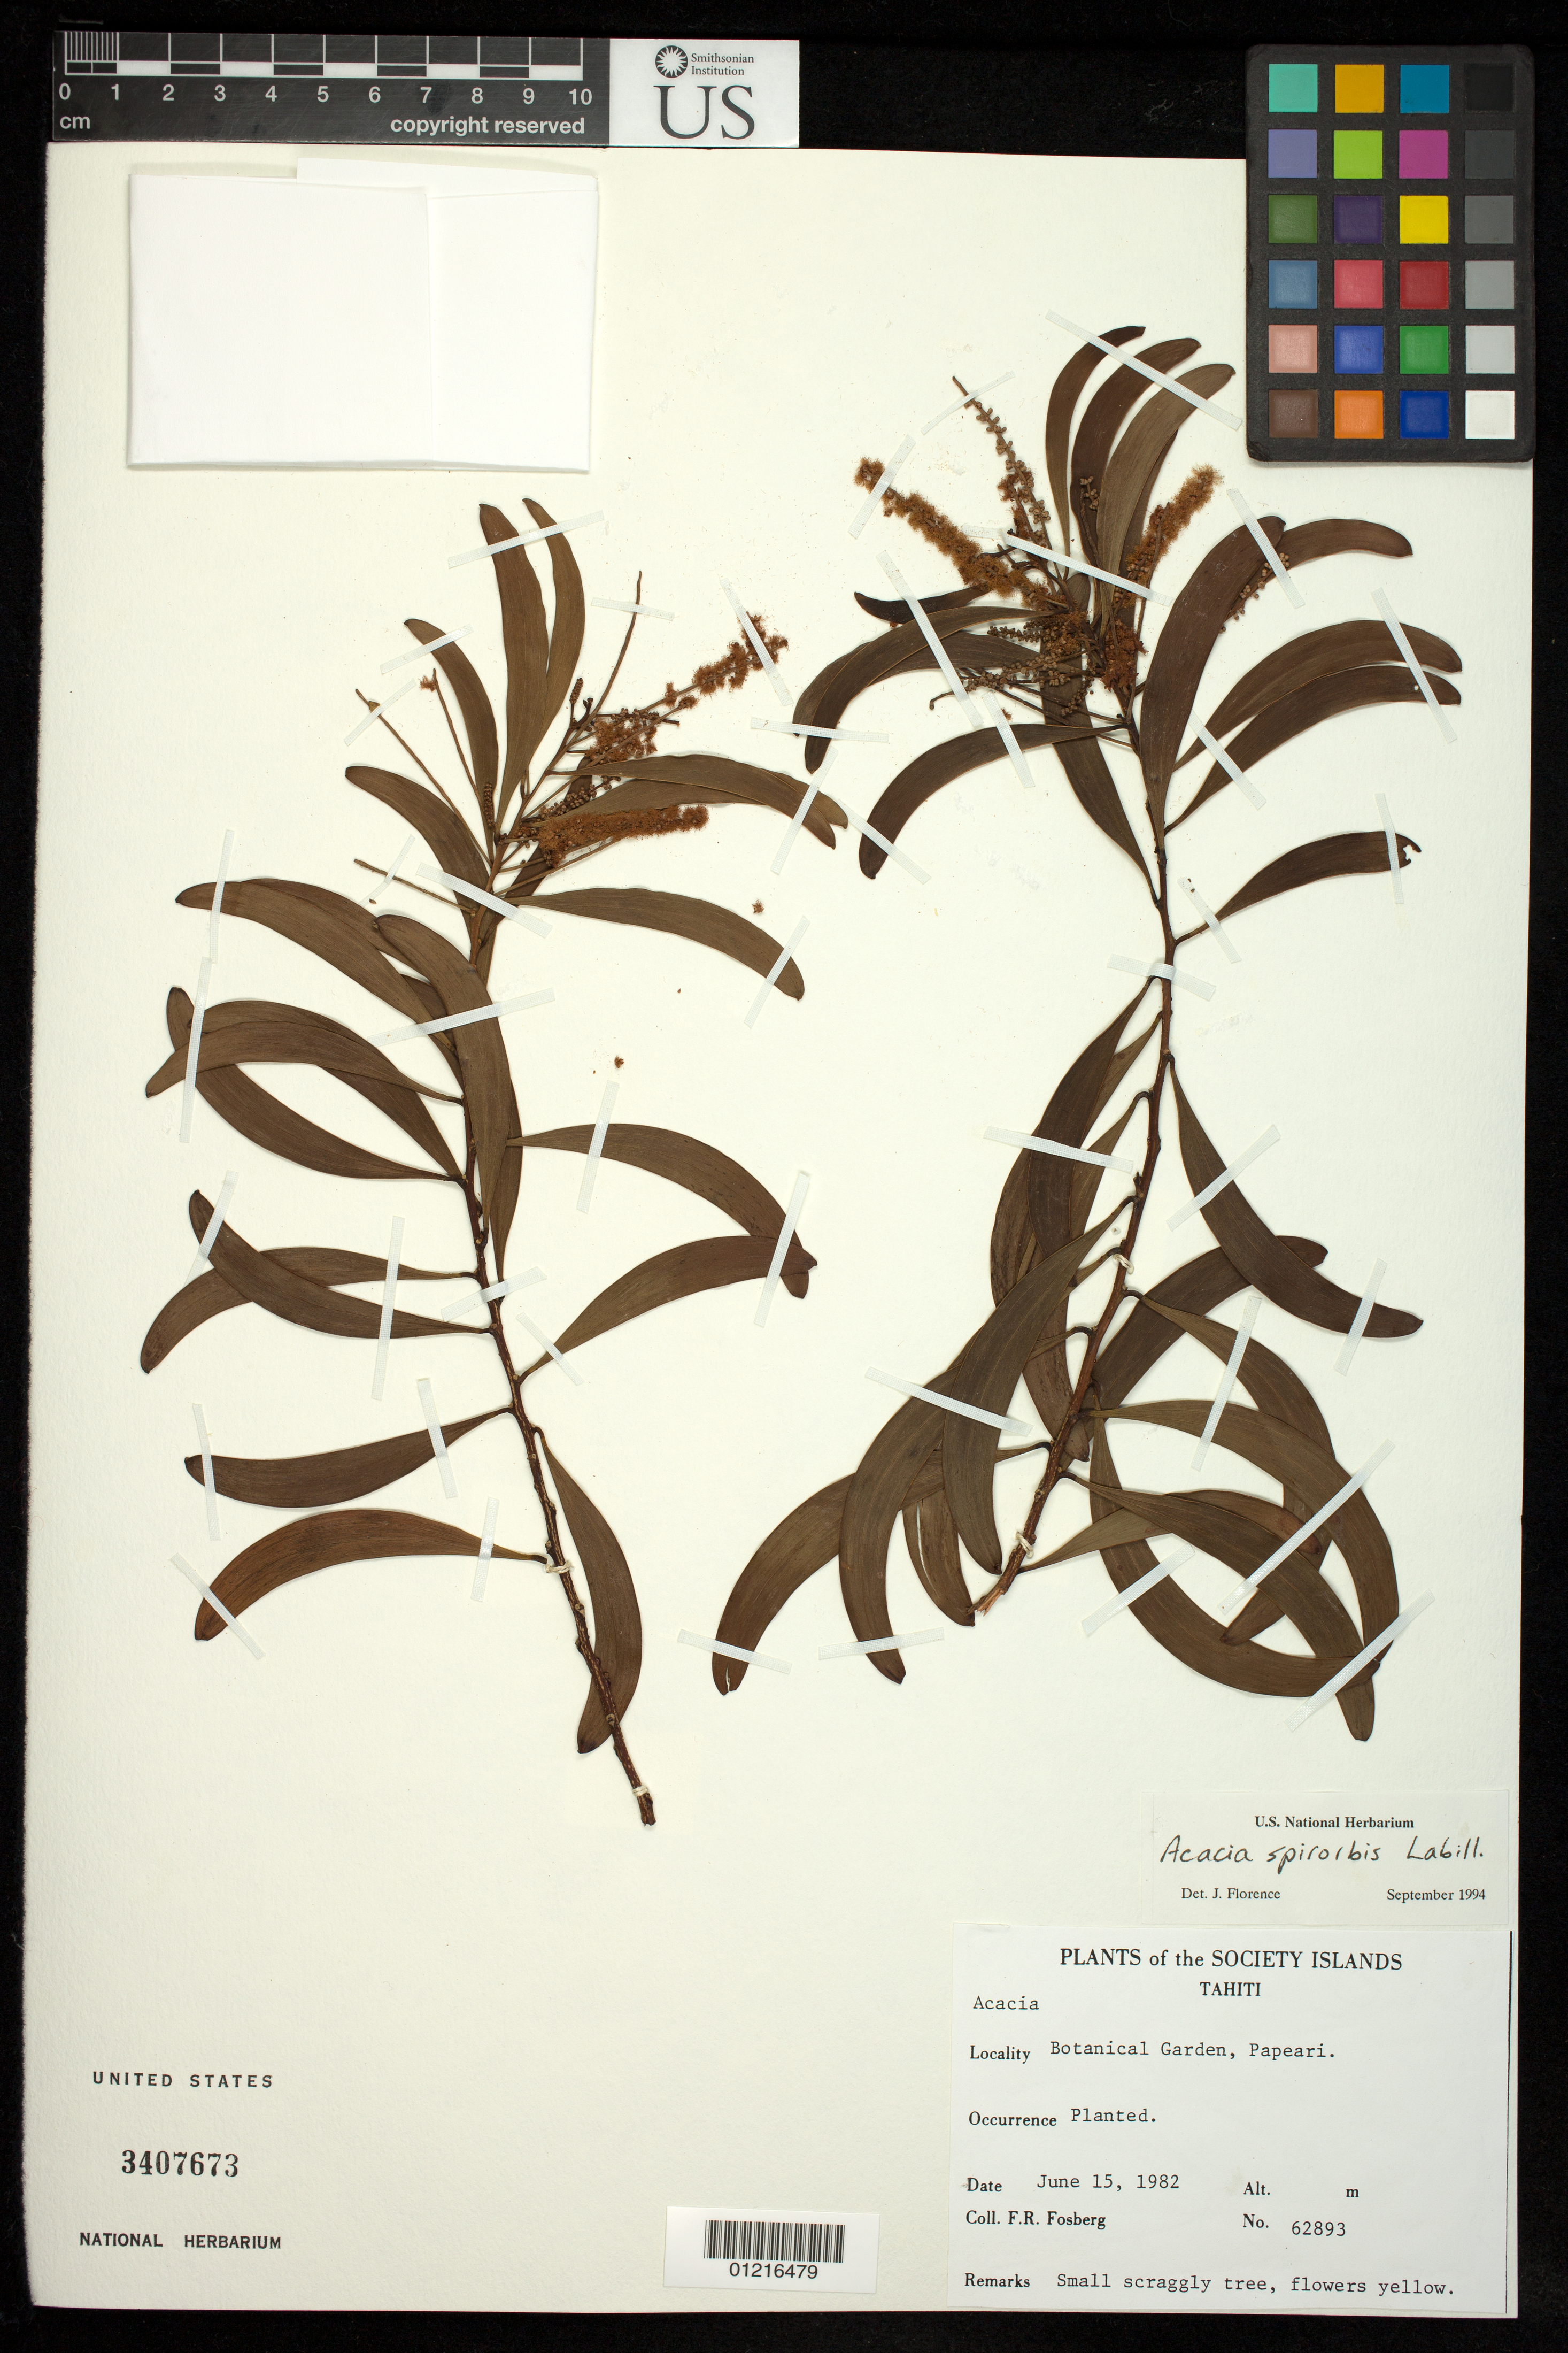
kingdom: Plantae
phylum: Tracheophyta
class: Magnoliopsida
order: Fabales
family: Fabaceae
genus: Acacia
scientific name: Acacia spirorbis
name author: Labill.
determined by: Florence, J.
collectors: F. R. Fosberg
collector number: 62893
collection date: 1982-06-15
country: French Polynesia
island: Tahiti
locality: Botanical garden, Papeari.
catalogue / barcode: US 3407673